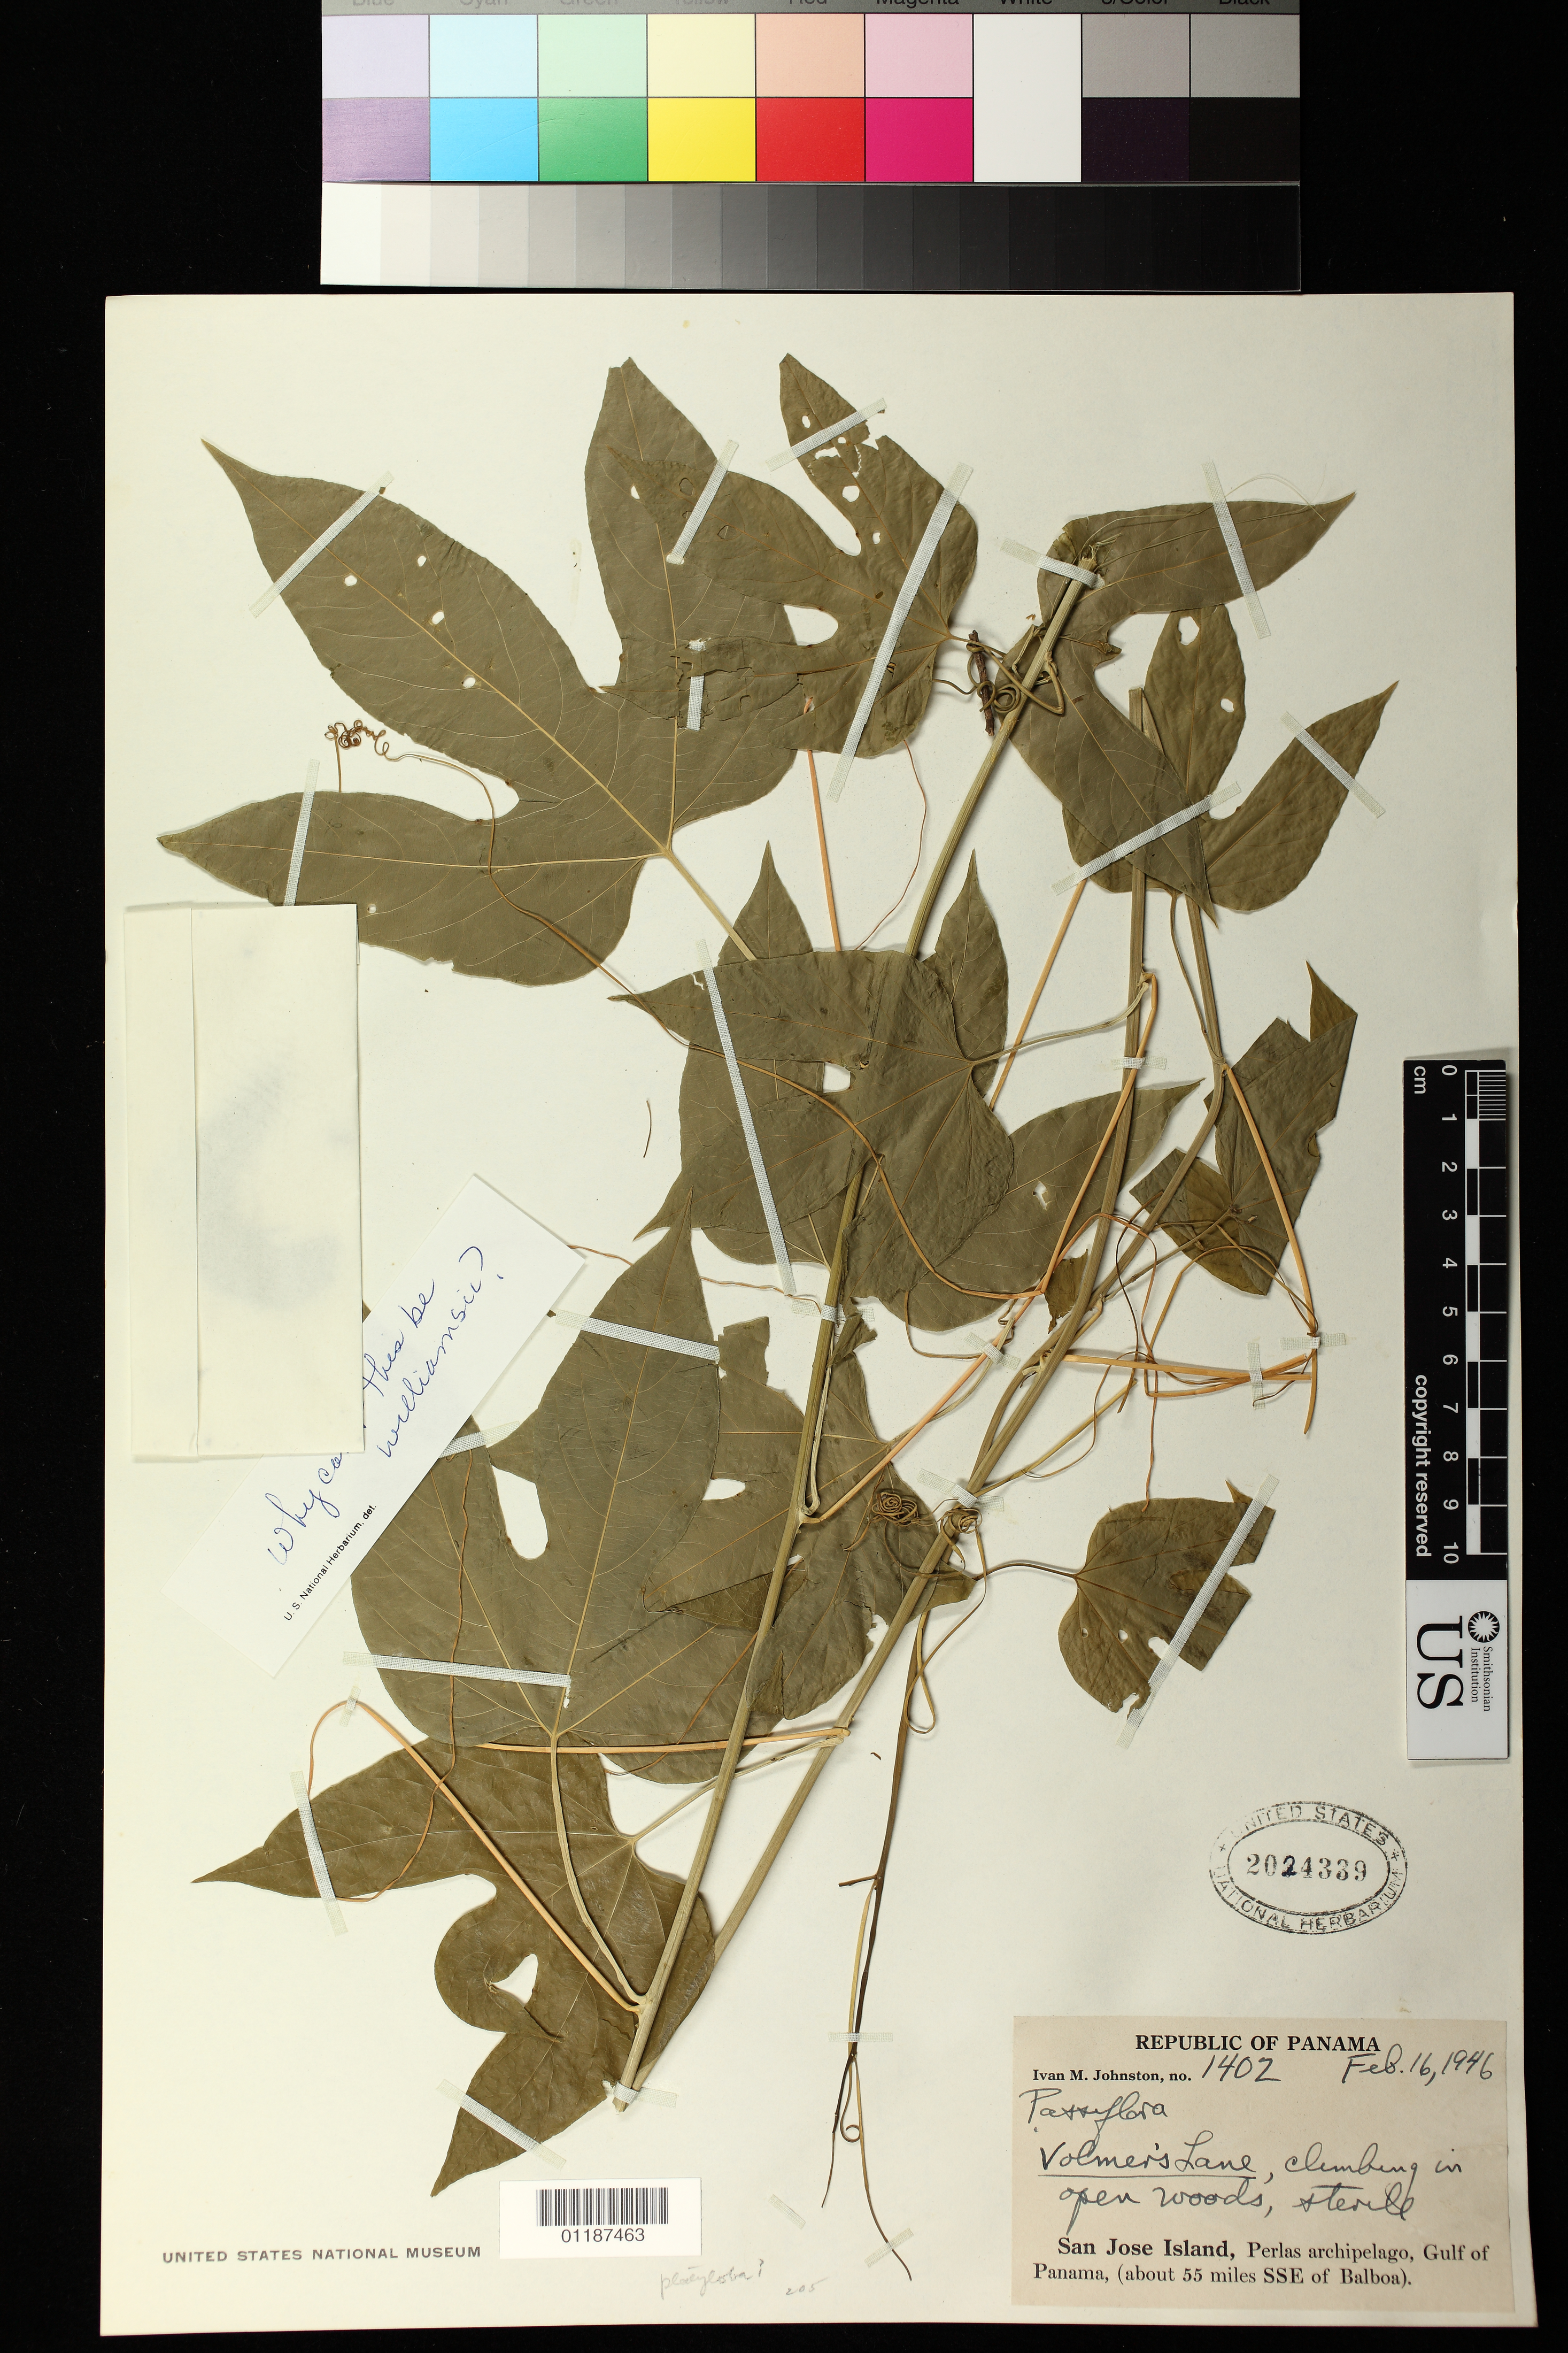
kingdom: Plantae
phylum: Tracheophyta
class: Magnoliopsida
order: Malpighiales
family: Passifloraceae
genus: Passiflora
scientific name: Passiflora platyloba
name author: Killip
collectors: I.M. Johnston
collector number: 1402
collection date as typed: Feb 16 1946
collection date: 1946-02-16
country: Panama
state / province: Panamá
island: San José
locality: San Jose Island, Perlas archipelago, Gulf of Panama, (about 55 miles SSE of Balboa). Volmer's Lane, climbing in open woods.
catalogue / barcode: US 2024339